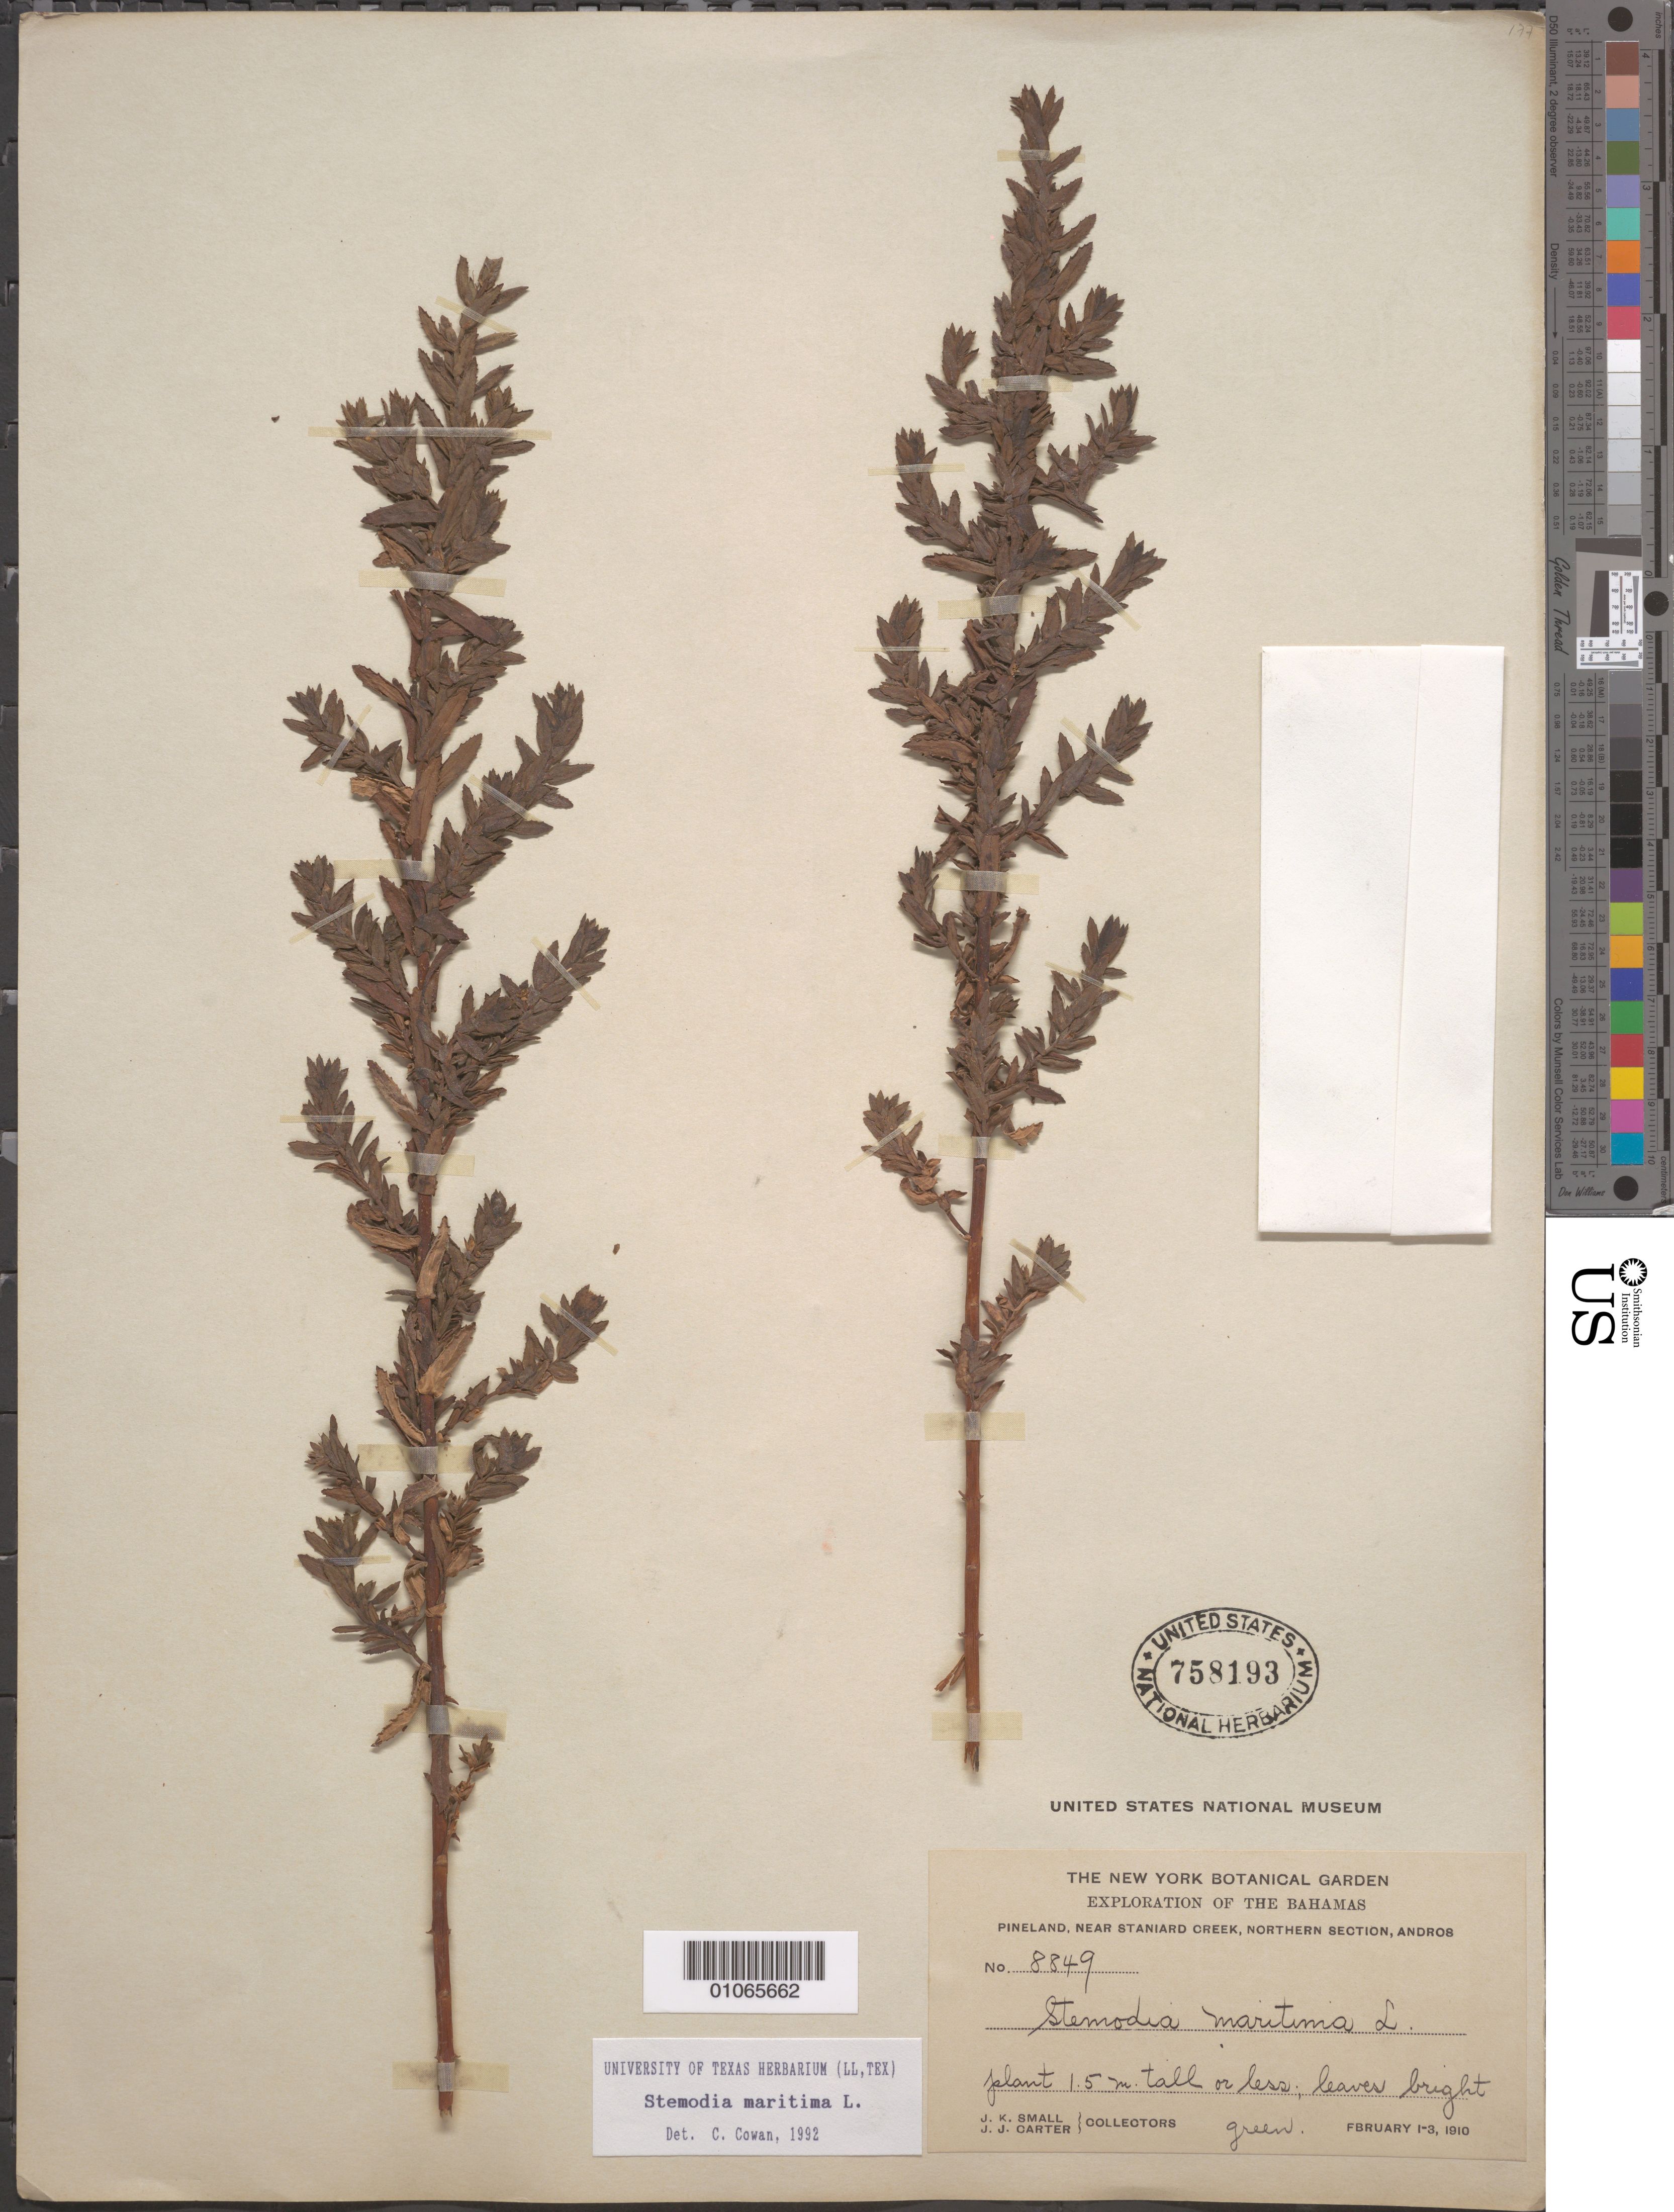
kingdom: Plantae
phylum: Tracheophyta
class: Magnoliopsida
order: Lamiales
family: Plantaginaceae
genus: Stemodia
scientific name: Stemodia maritima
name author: L.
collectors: J. K. Small & J. J. Carter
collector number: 8849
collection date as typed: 01 Feb 1910 to 03 Feb 1910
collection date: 1910-02-01/1910-02-03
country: Bahamas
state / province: North Andros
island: Andros I.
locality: Pineland, near Staniard Creek, Northern Section.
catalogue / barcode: US 758193